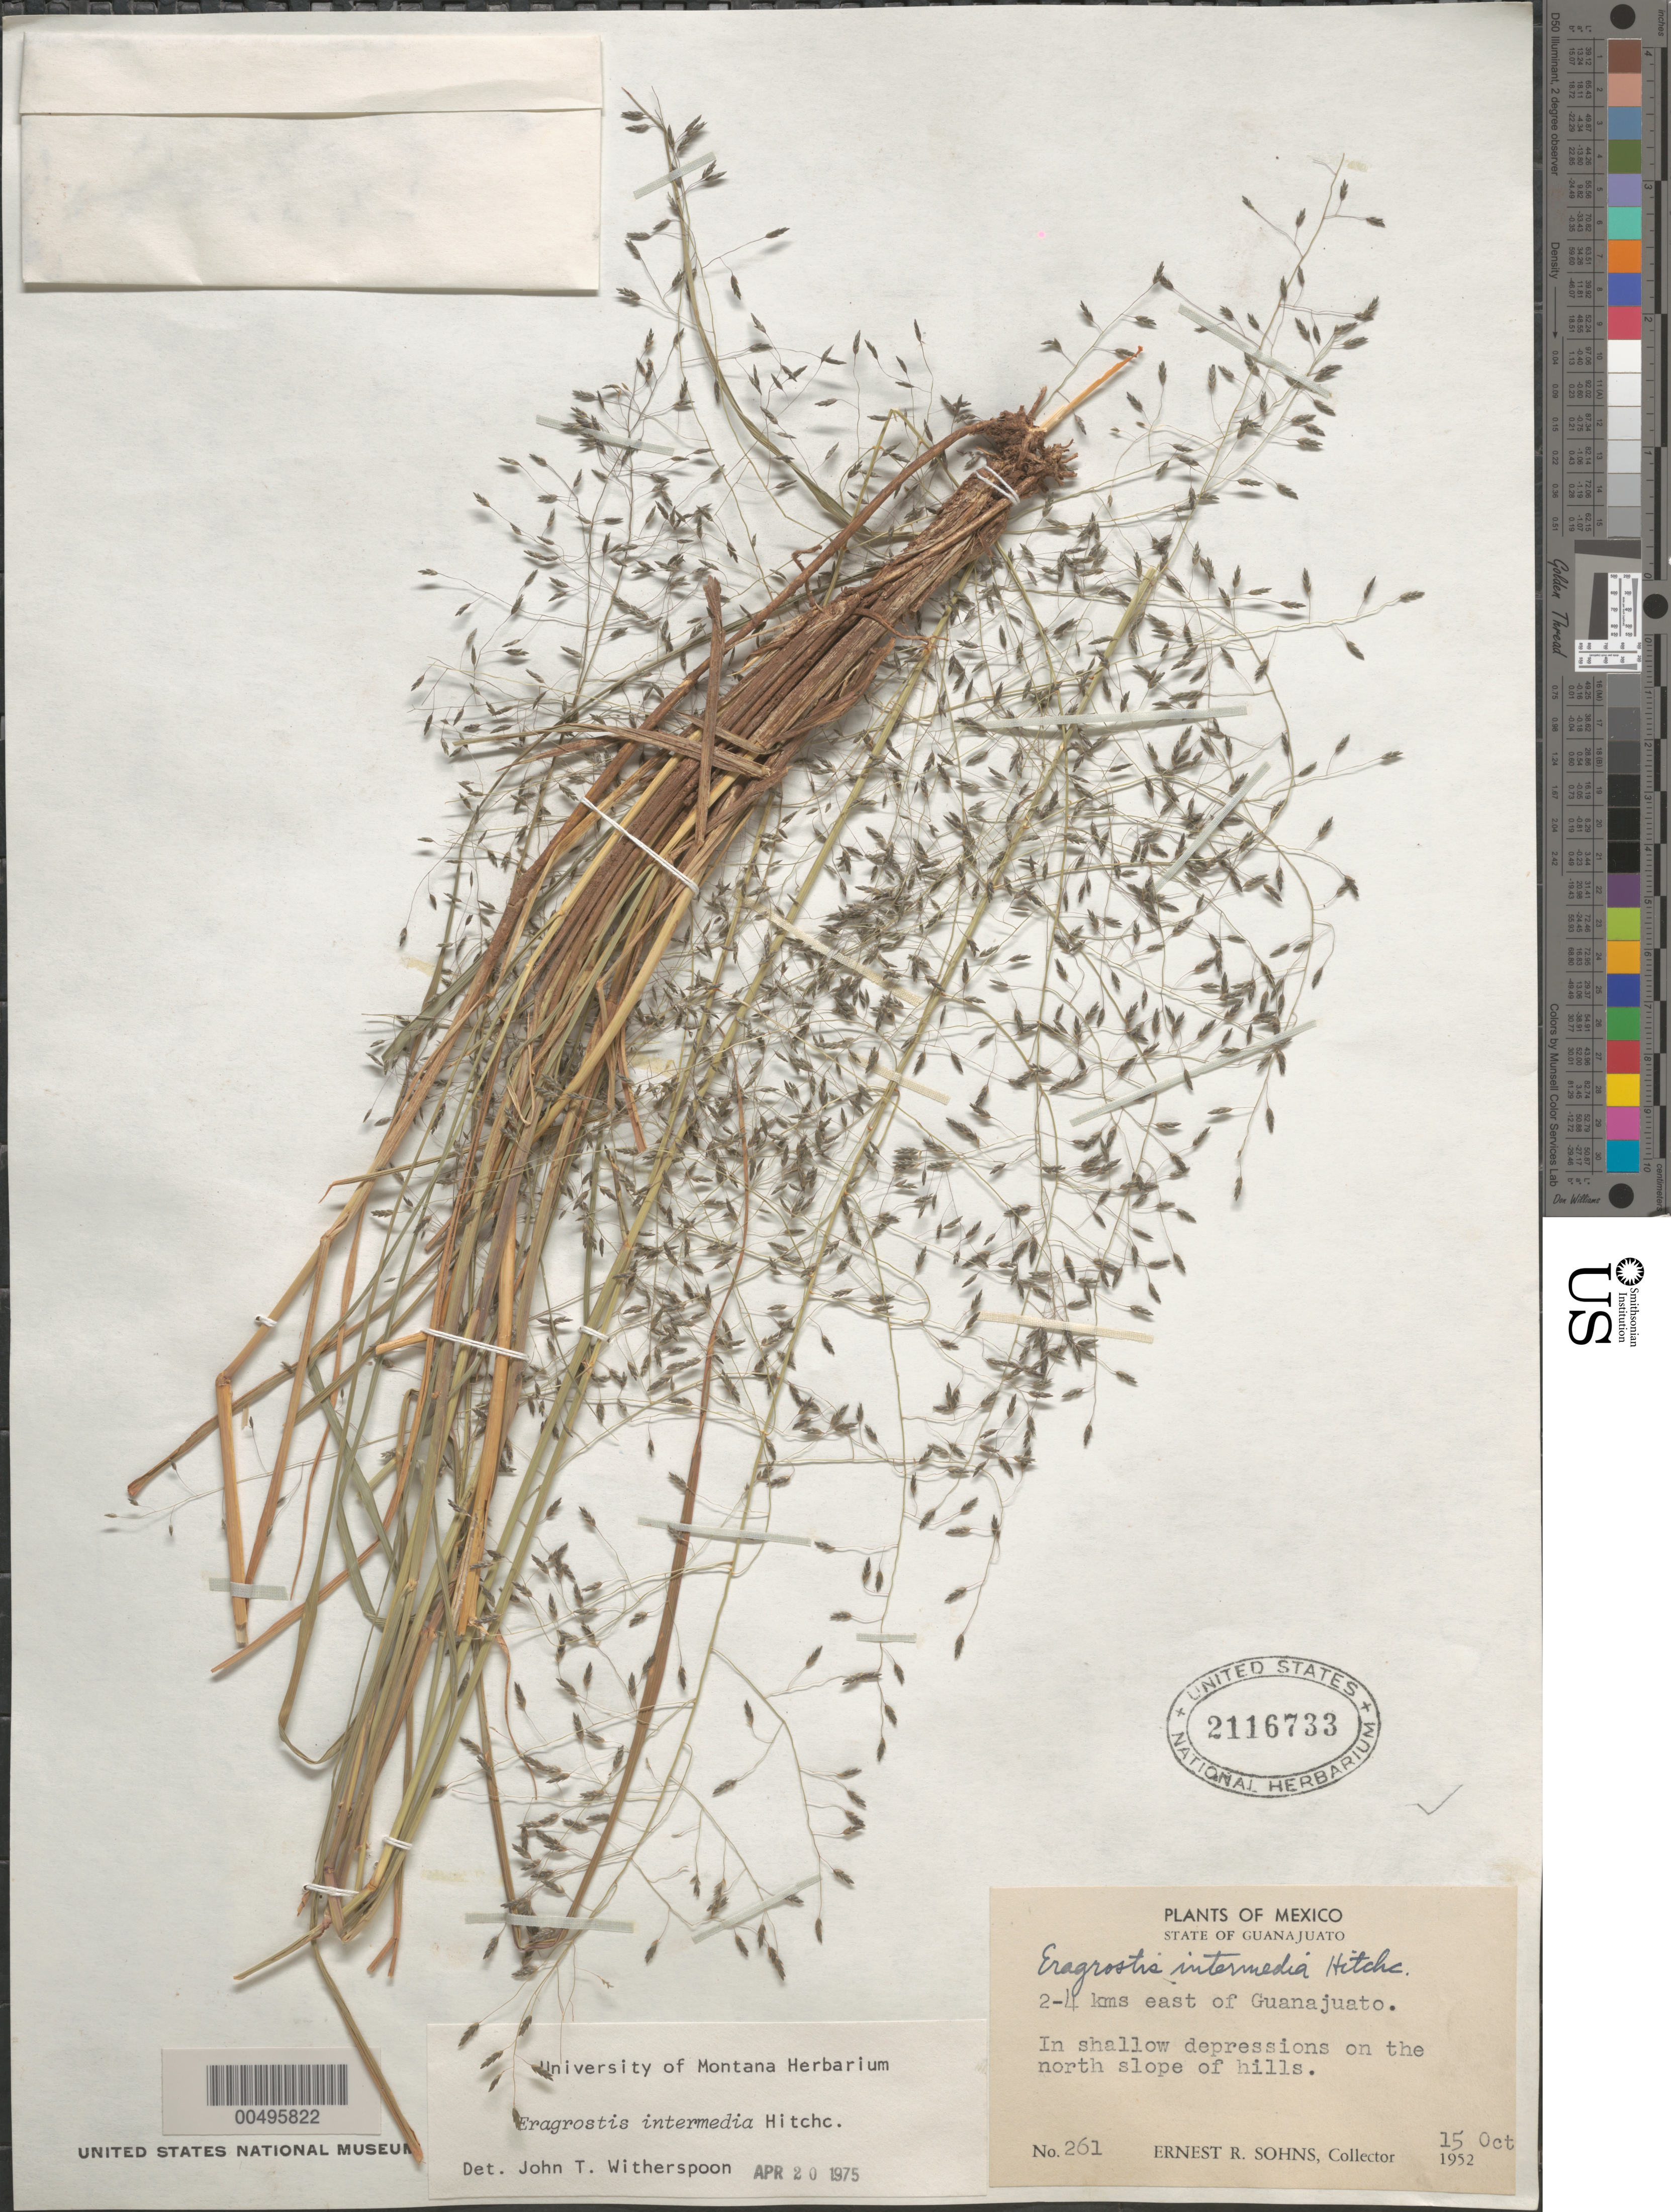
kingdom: Plantae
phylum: Tracheophyta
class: Liliopsida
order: Poales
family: Poaceae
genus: Eragrostis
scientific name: Eragrostis intermedia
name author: Hitchc.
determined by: Witherspoon, John T.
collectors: E. R. Sohns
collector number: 261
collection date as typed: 15 Oct 1952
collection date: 1952-10-15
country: Mexico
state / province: Guanajuato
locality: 2-4 km E of Guanajuato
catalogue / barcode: US 2116733